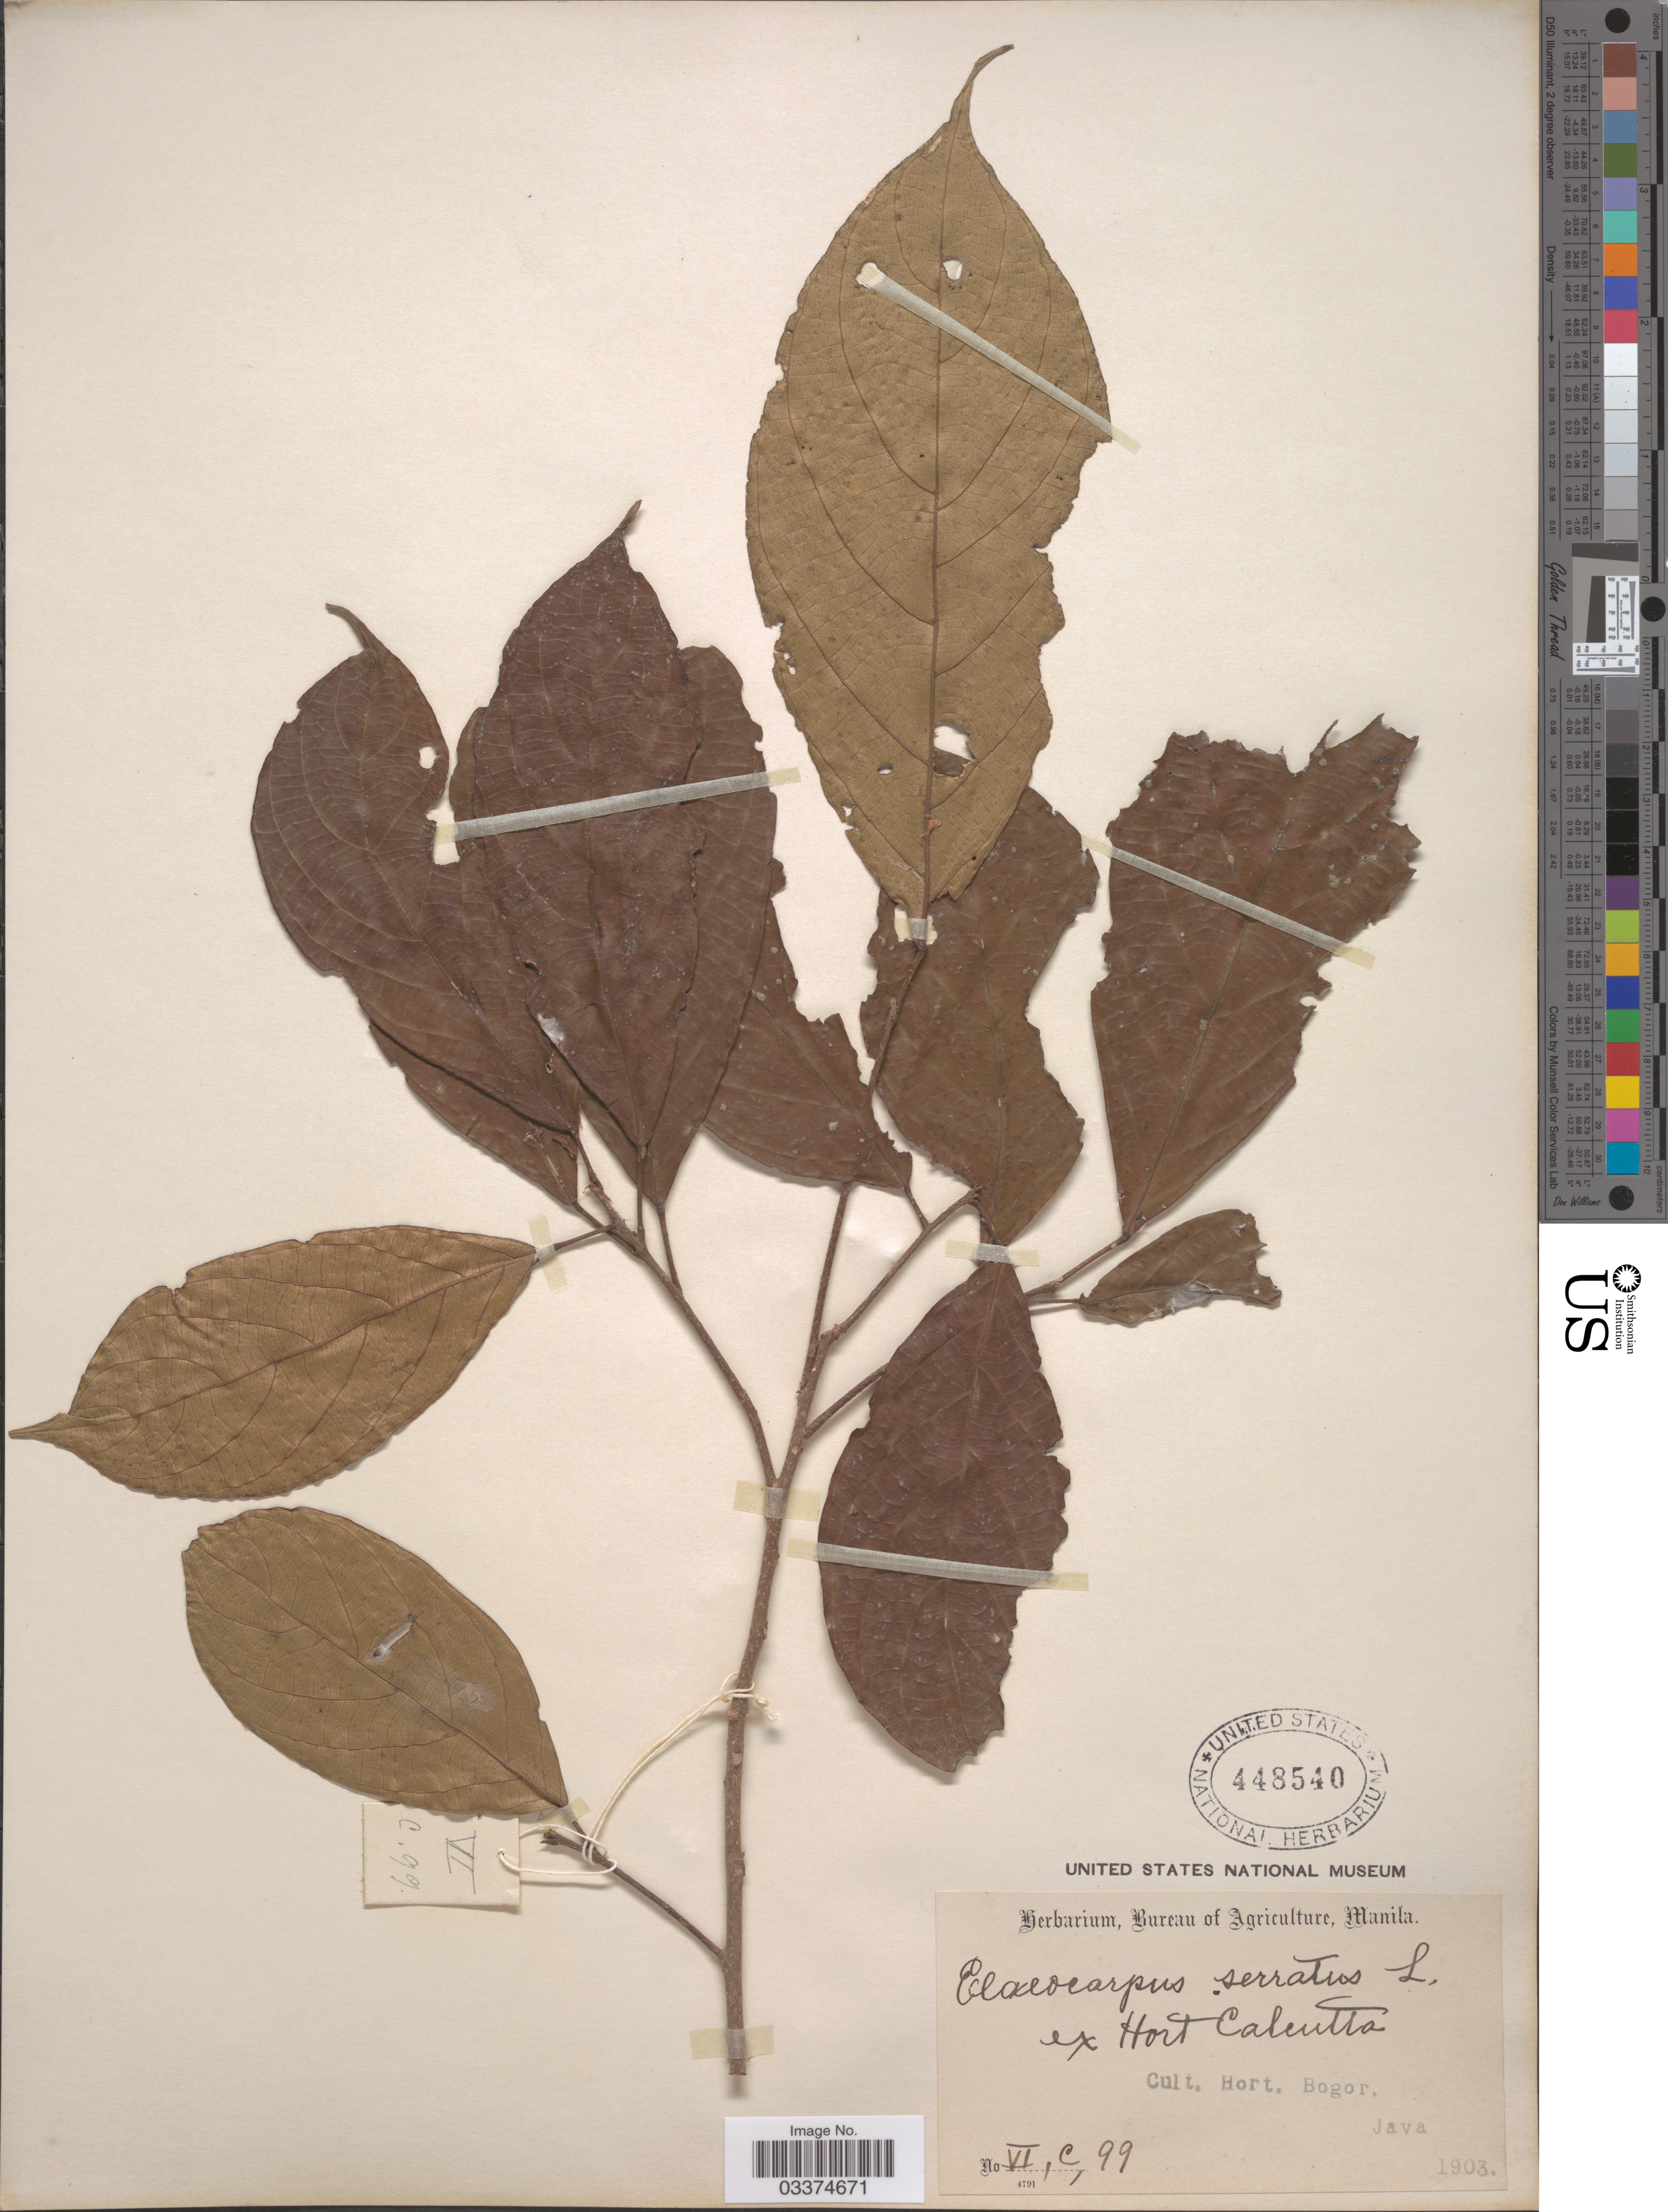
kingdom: Plantae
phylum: Tracheophyta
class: Magnoliopsida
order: Oxalidales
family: Elaeocarpaceae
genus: Elaeocarpus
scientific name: Elaeocarpus serratus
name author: L.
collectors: Ex herb. Bureau of Agriculture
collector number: VIC99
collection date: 1903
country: Indonesia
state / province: Java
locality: Cult. Hort. Bogor.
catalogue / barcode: US 448540